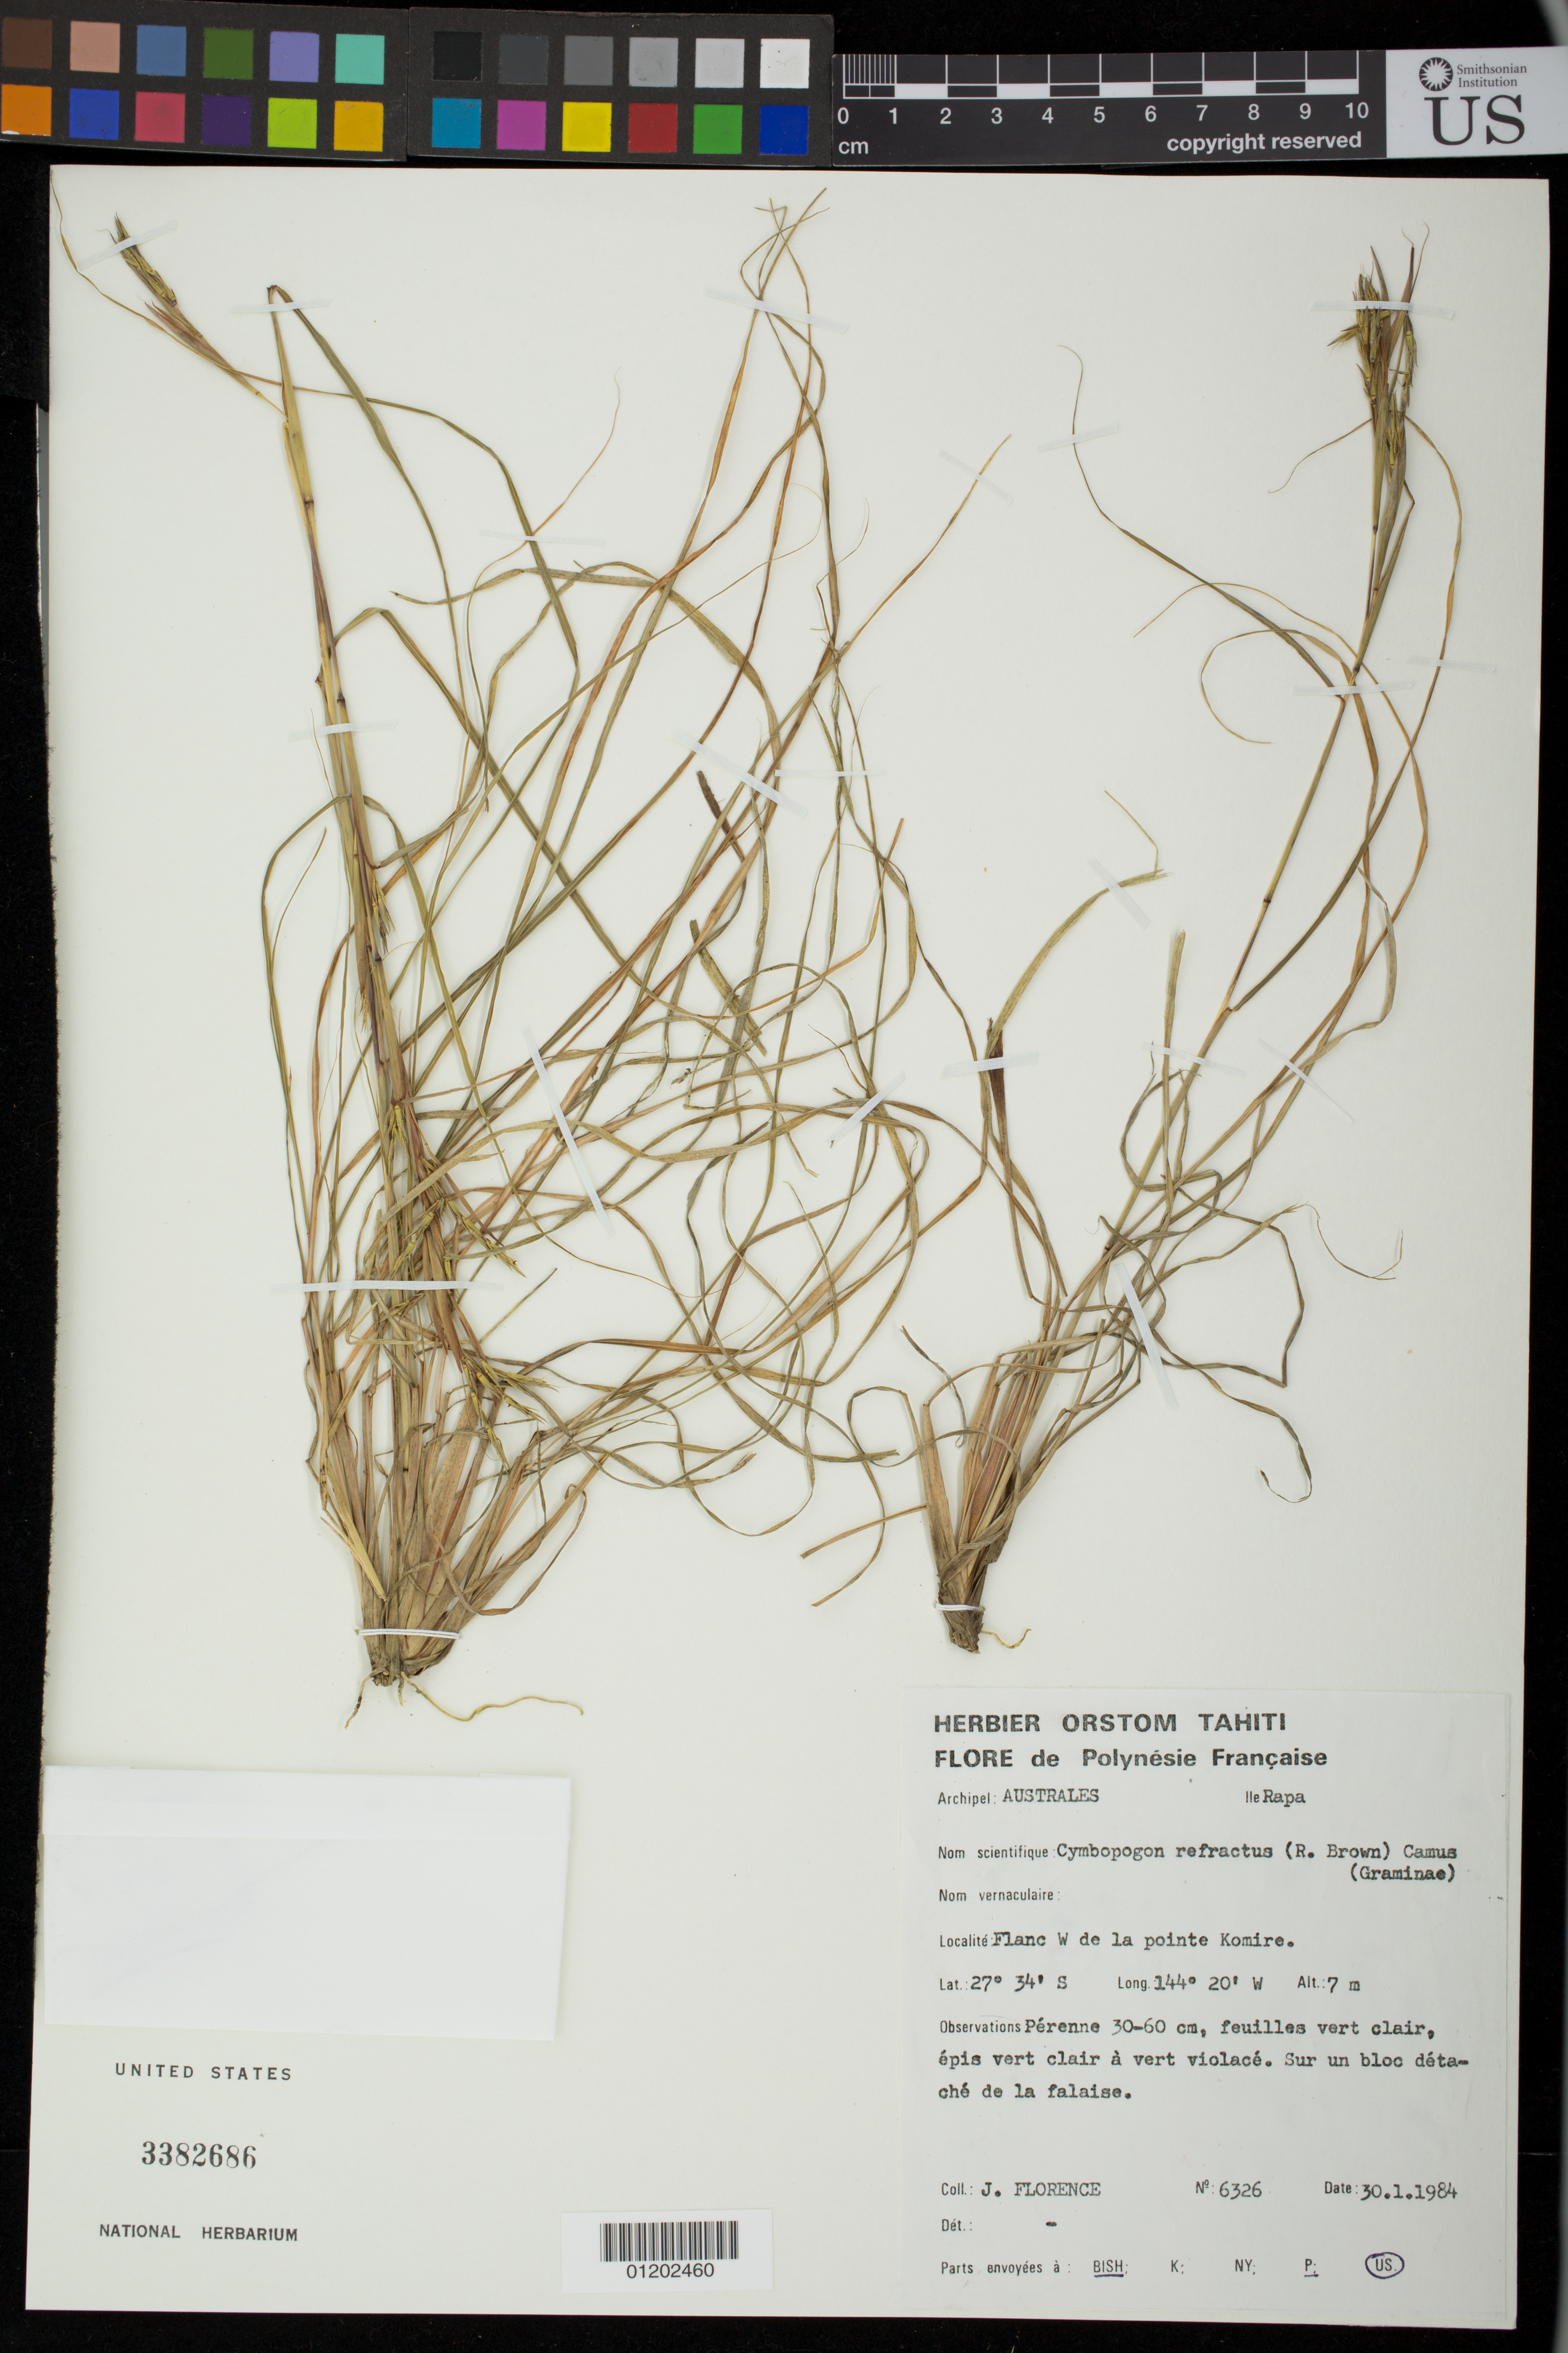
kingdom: Plantae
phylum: Tracheophyta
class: Liliopsida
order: Poales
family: Poaceae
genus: Cymbopogon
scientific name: Cymbopogon refractus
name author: (R. Br.) A. Camus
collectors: J. Florence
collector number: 6326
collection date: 1984-01-30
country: French Polynesia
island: Rapa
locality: Flanc W de la pointe Komire.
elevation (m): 7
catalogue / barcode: US 3382686